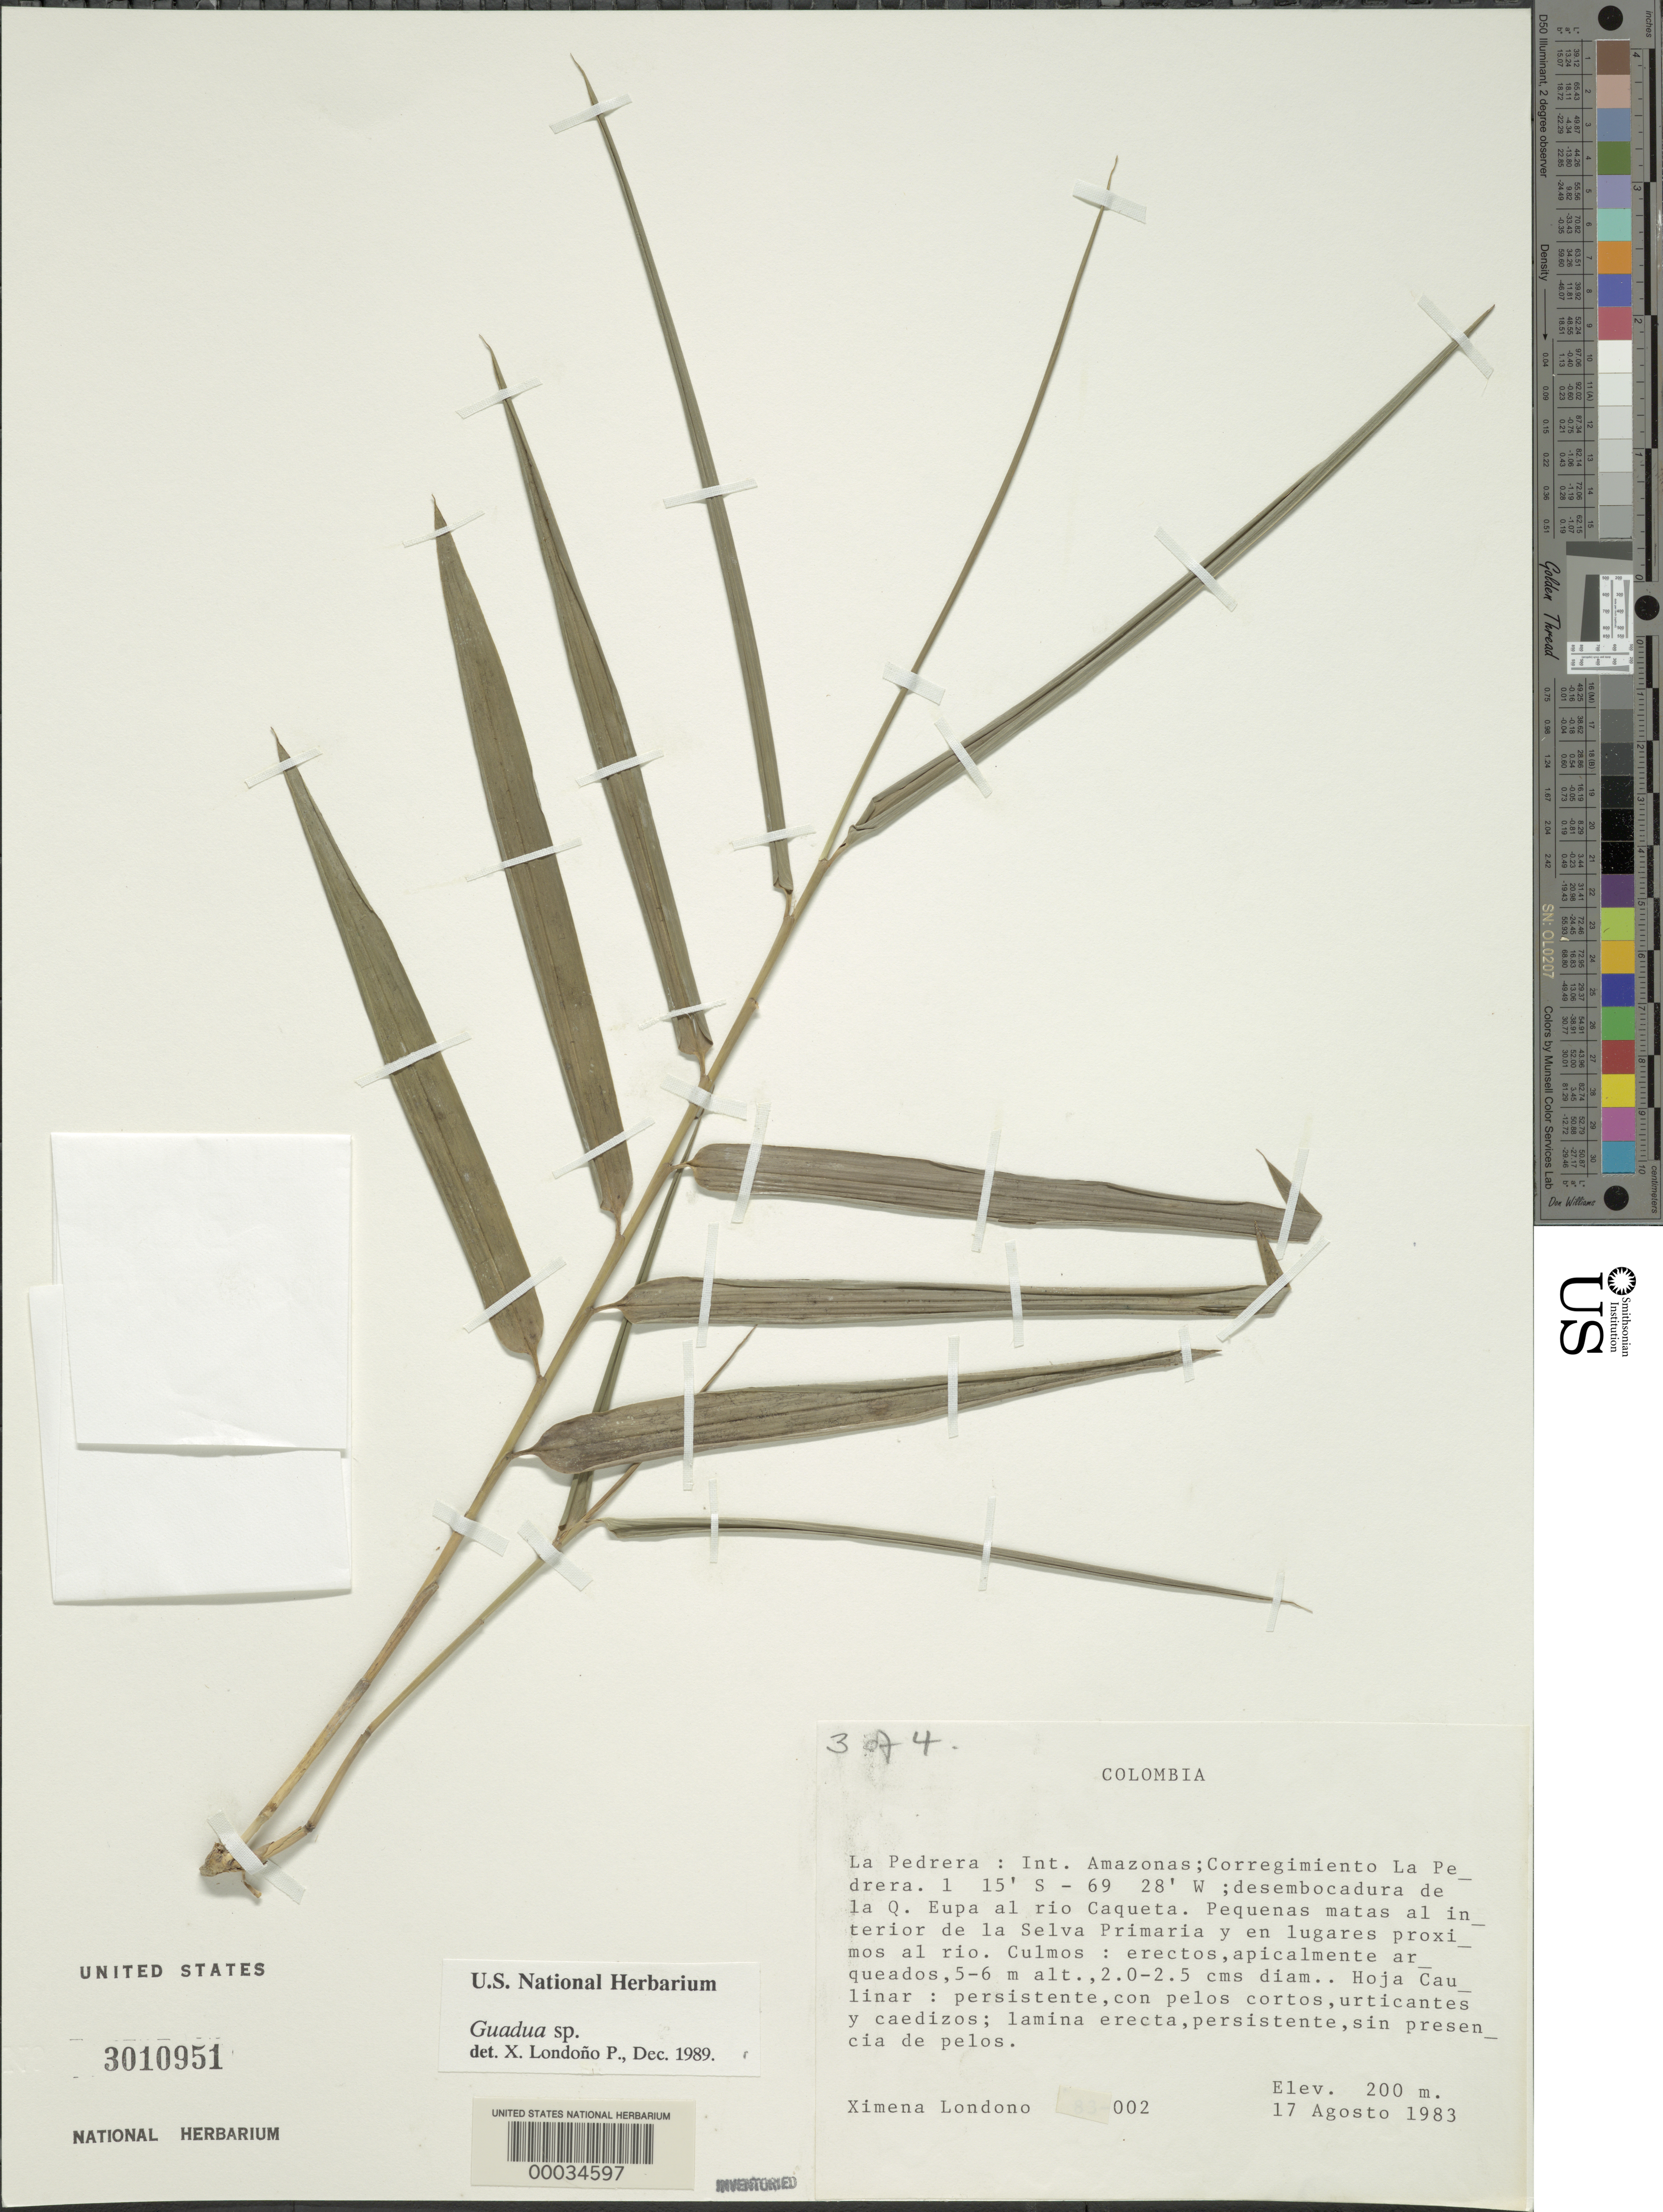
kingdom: Plantae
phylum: Tracheophyta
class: Liliopsida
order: Poales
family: Poaceae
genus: Guadua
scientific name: Guadua sp.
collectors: X. Londoño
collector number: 83-002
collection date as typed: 17 Aug 1983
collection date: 1983-08-17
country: Colombia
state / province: Amazônas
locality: La Pedrera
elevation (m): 200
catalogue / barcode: US 3010951